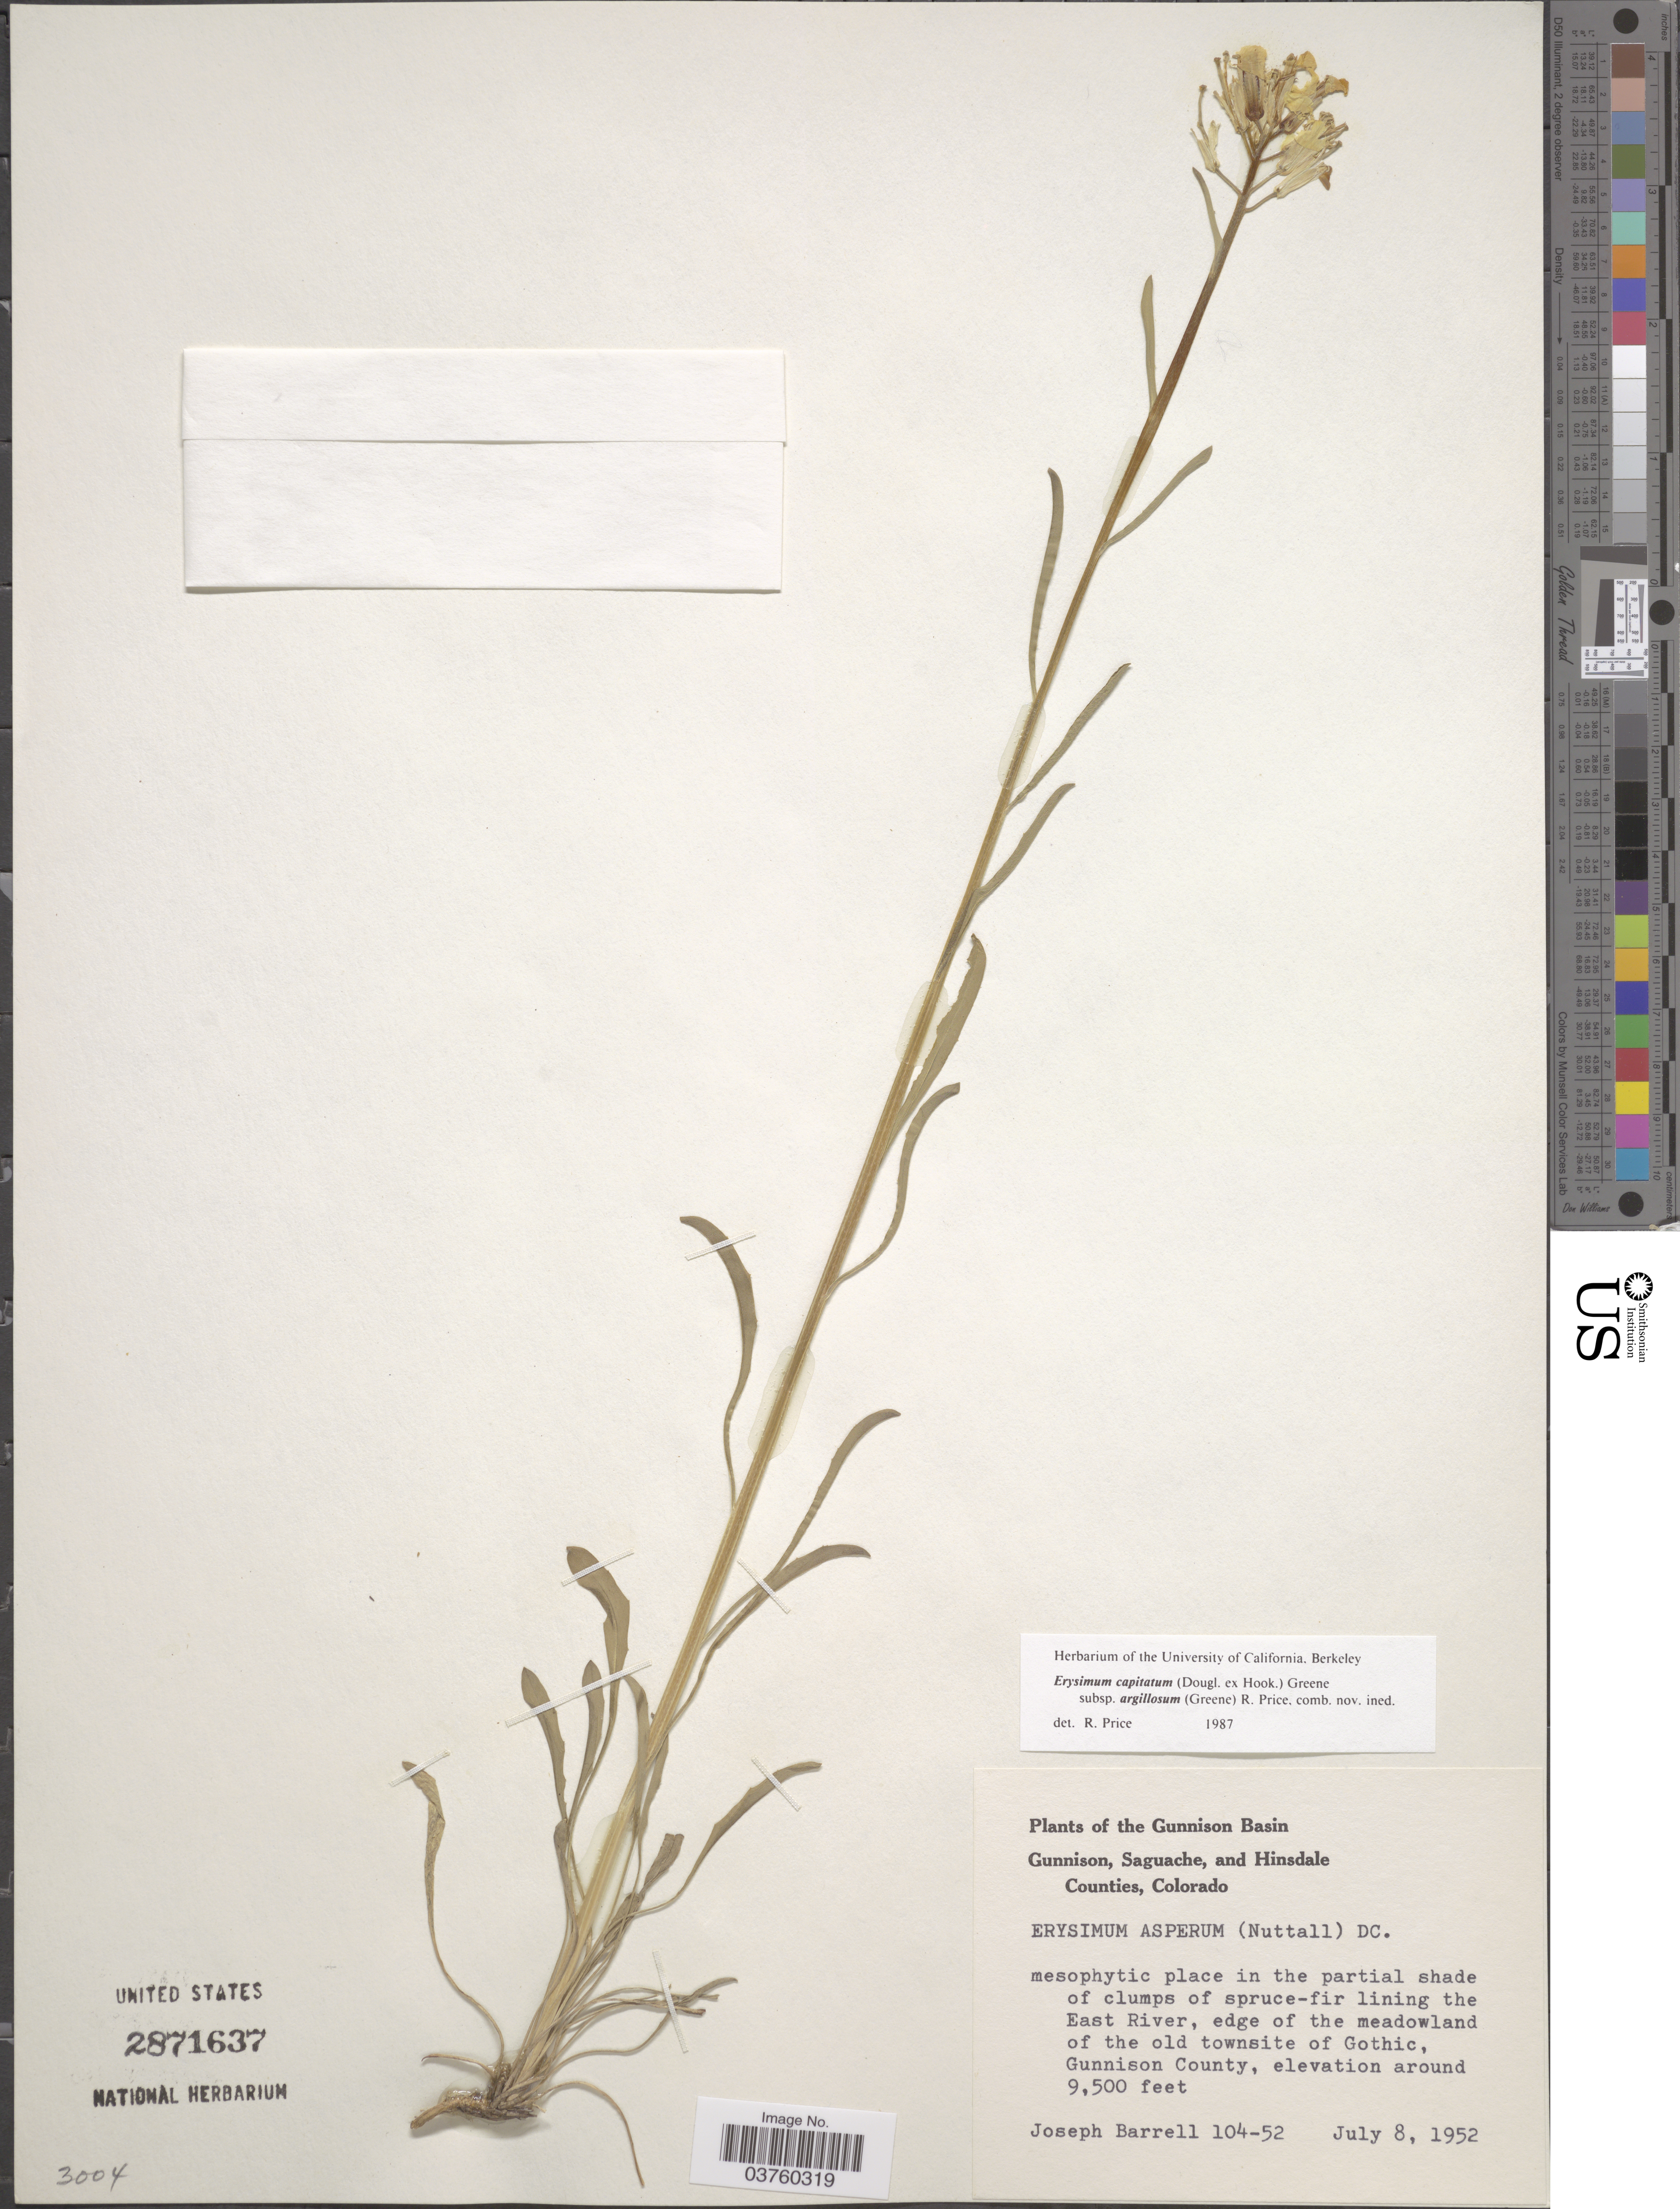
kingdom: Plantae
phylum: Tracheophyta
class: Magnoliopsida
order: Brassicales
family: Brassicaceae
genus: Erysimum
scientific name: Erysimum capitatum var. argillosum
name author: (Greene) R.J. Davis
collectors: J. Barrell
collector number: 104-52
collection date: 1952-07-08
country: United States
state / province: Colorado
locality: The Gunnison Basin. Mesophytic place in the partial shade of clumps of spruce-fir lining the East River, edge of the meadowland of the old townsite of Gothic, Gunnison County.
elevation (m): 2896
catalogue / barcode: US 2871637